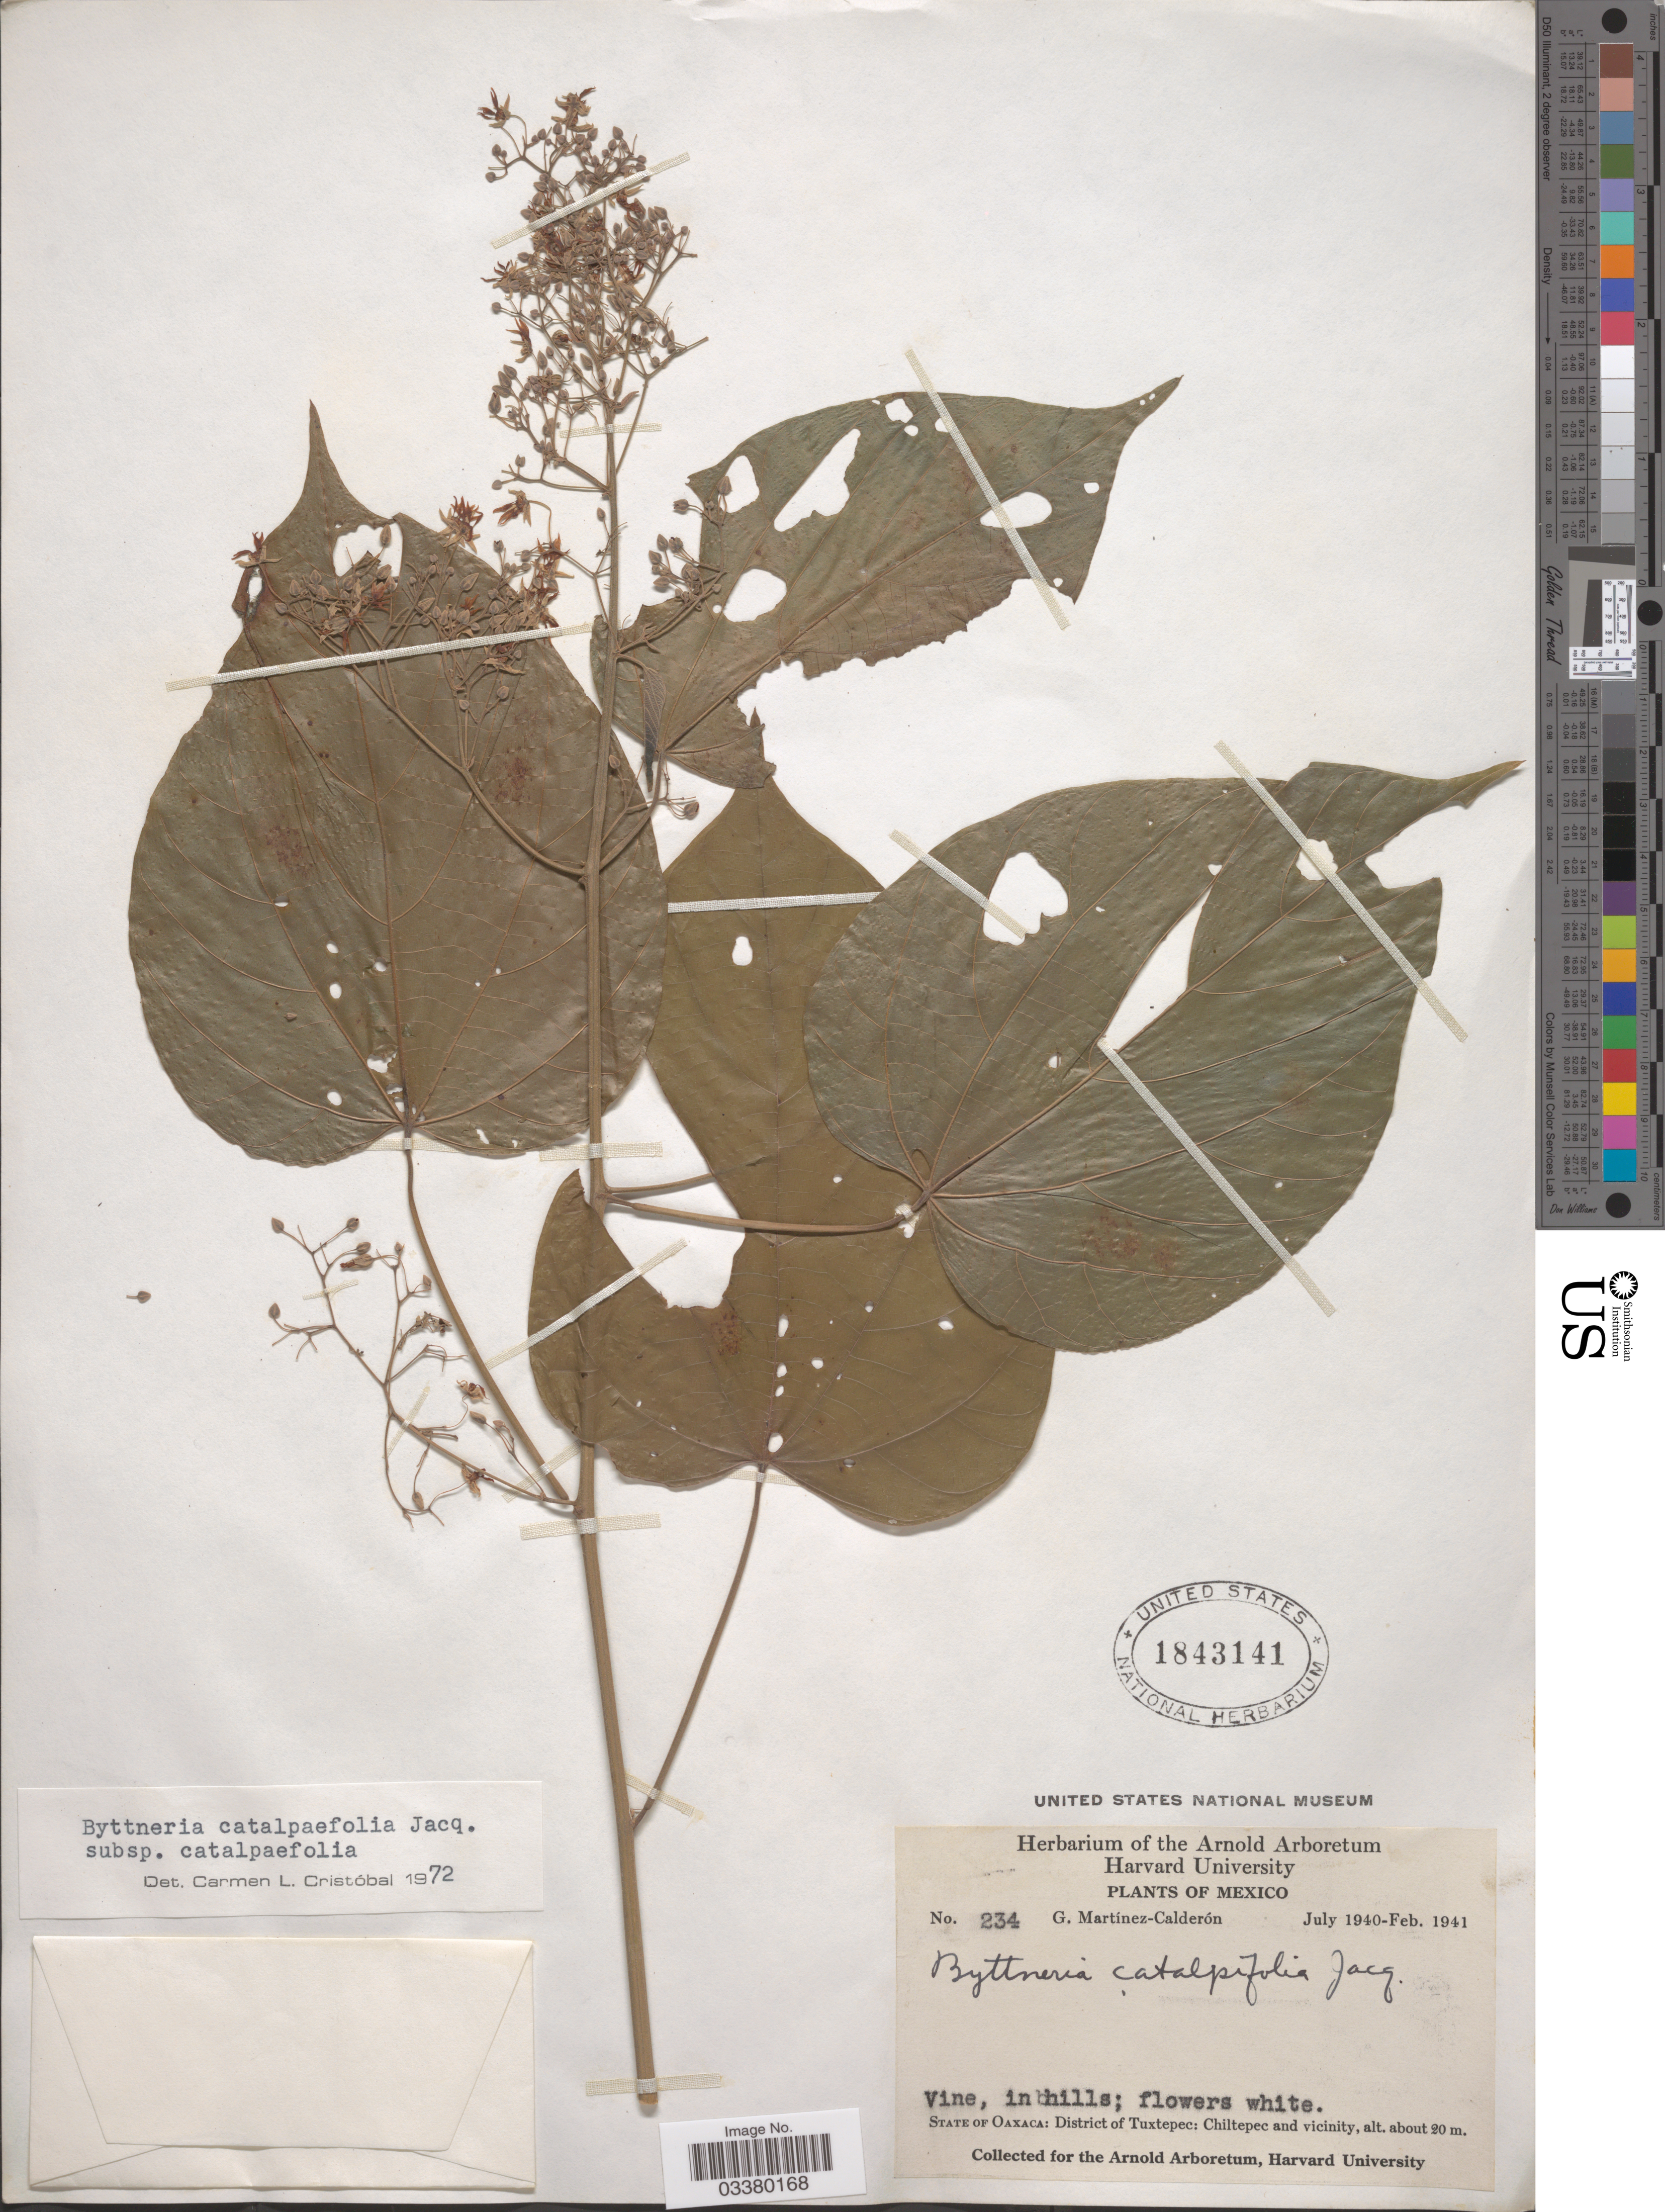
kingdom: Plantae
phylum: Tracheophyta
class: Magnoliopsida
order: Malvales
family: Malvaceae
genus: Byttneria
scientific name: Byttneria catalpifolia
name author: Jacq.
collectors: G. Martínez Calderón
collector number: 234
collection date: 1940-07/1941-02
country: Mexico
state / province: Oaxaca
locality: District of Tuxtepec: Chiltepec and vicinity.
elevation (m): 20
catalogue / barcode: US 1843141